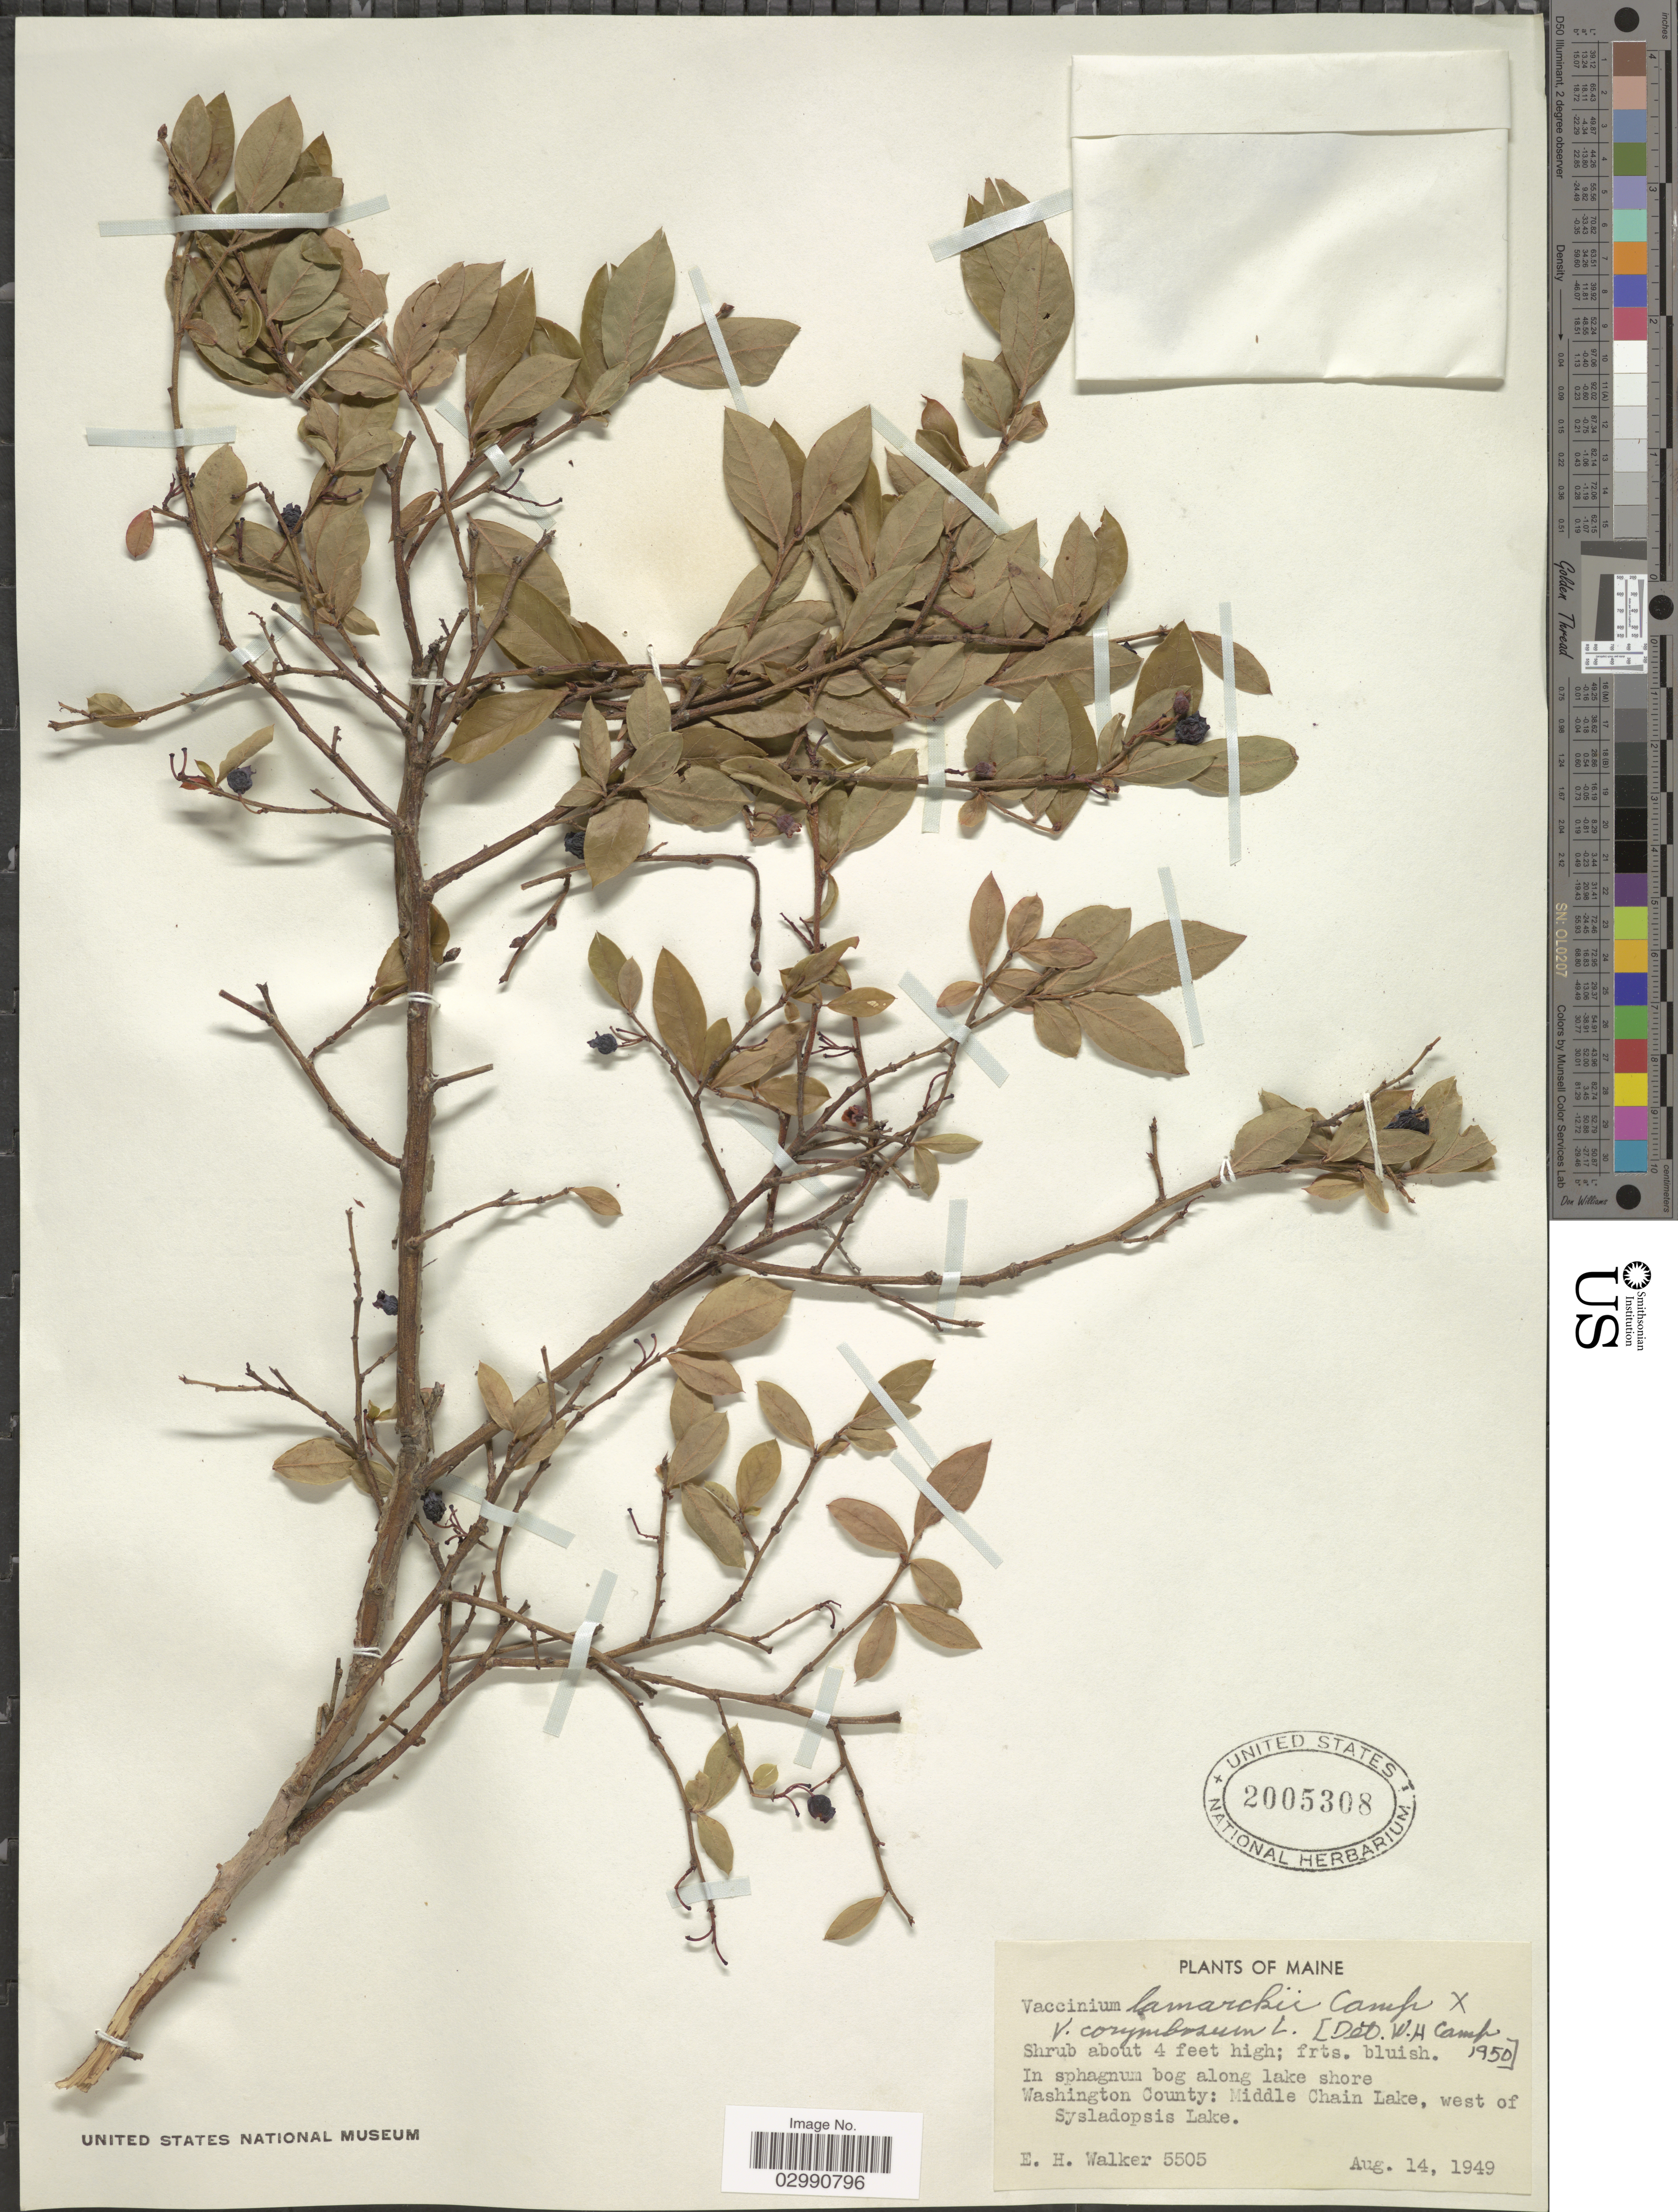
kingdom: Plantae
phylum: Tracheophyta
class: Magnoliopsida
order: Ericales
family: Ericaceae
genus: Vaccinium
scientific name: Vaccinium lamarckii x V. corymbosum L.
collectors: E. H. Walker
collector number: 5505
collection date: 1949-08-14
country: United States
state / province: Maine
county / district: Washington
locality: In sphagnum bog along lake shore, Washington County: Middle Chain Lake, west of Sysladopsis Lake.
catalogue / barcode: US 2005308